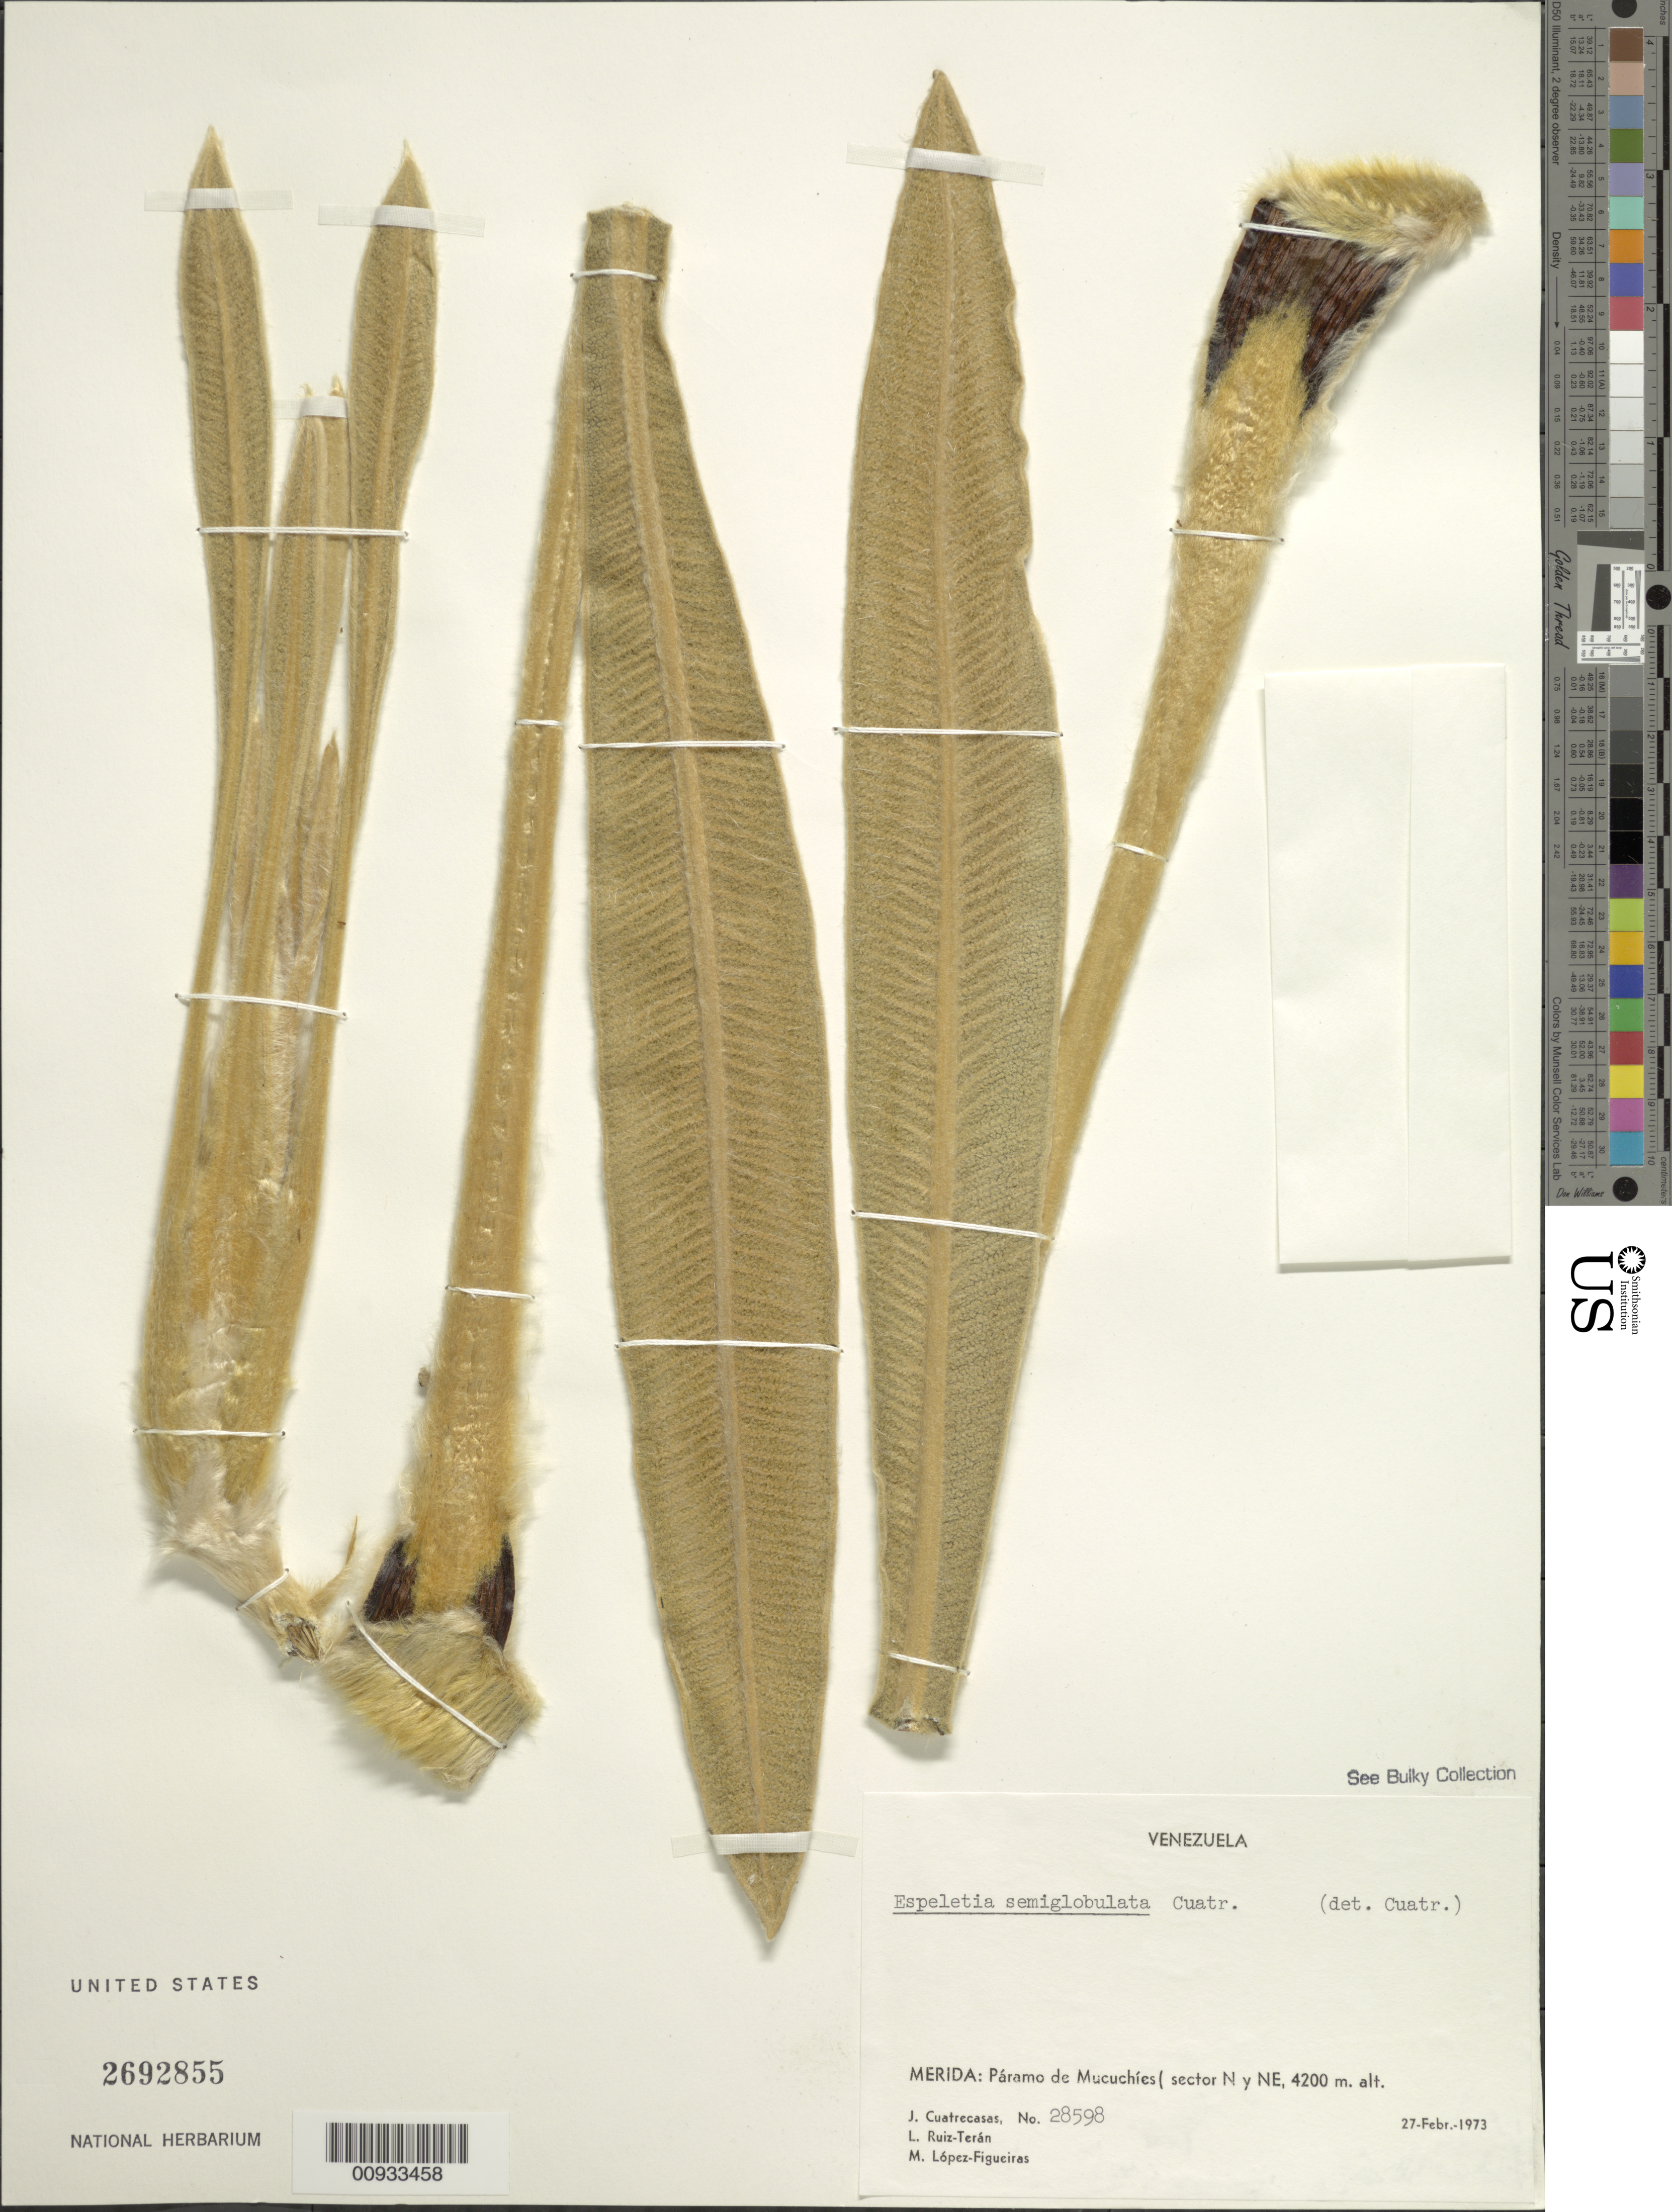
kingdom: Plantae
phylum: Tracheophyta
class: Magnoliopsida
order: Asterales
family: Asteraceae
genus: Espeletia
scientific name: Espeletia semiglobulata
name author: Cuatrec.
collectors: J. Cuatrecasas, L. E. Ruíz-Terán & M. López Figueiras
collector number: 28598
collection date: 1973-02-27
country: Venezuela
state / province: Mérida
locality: Paramo de Mucuchies (sector N y NE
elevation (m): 4200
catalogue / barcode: US 2692855